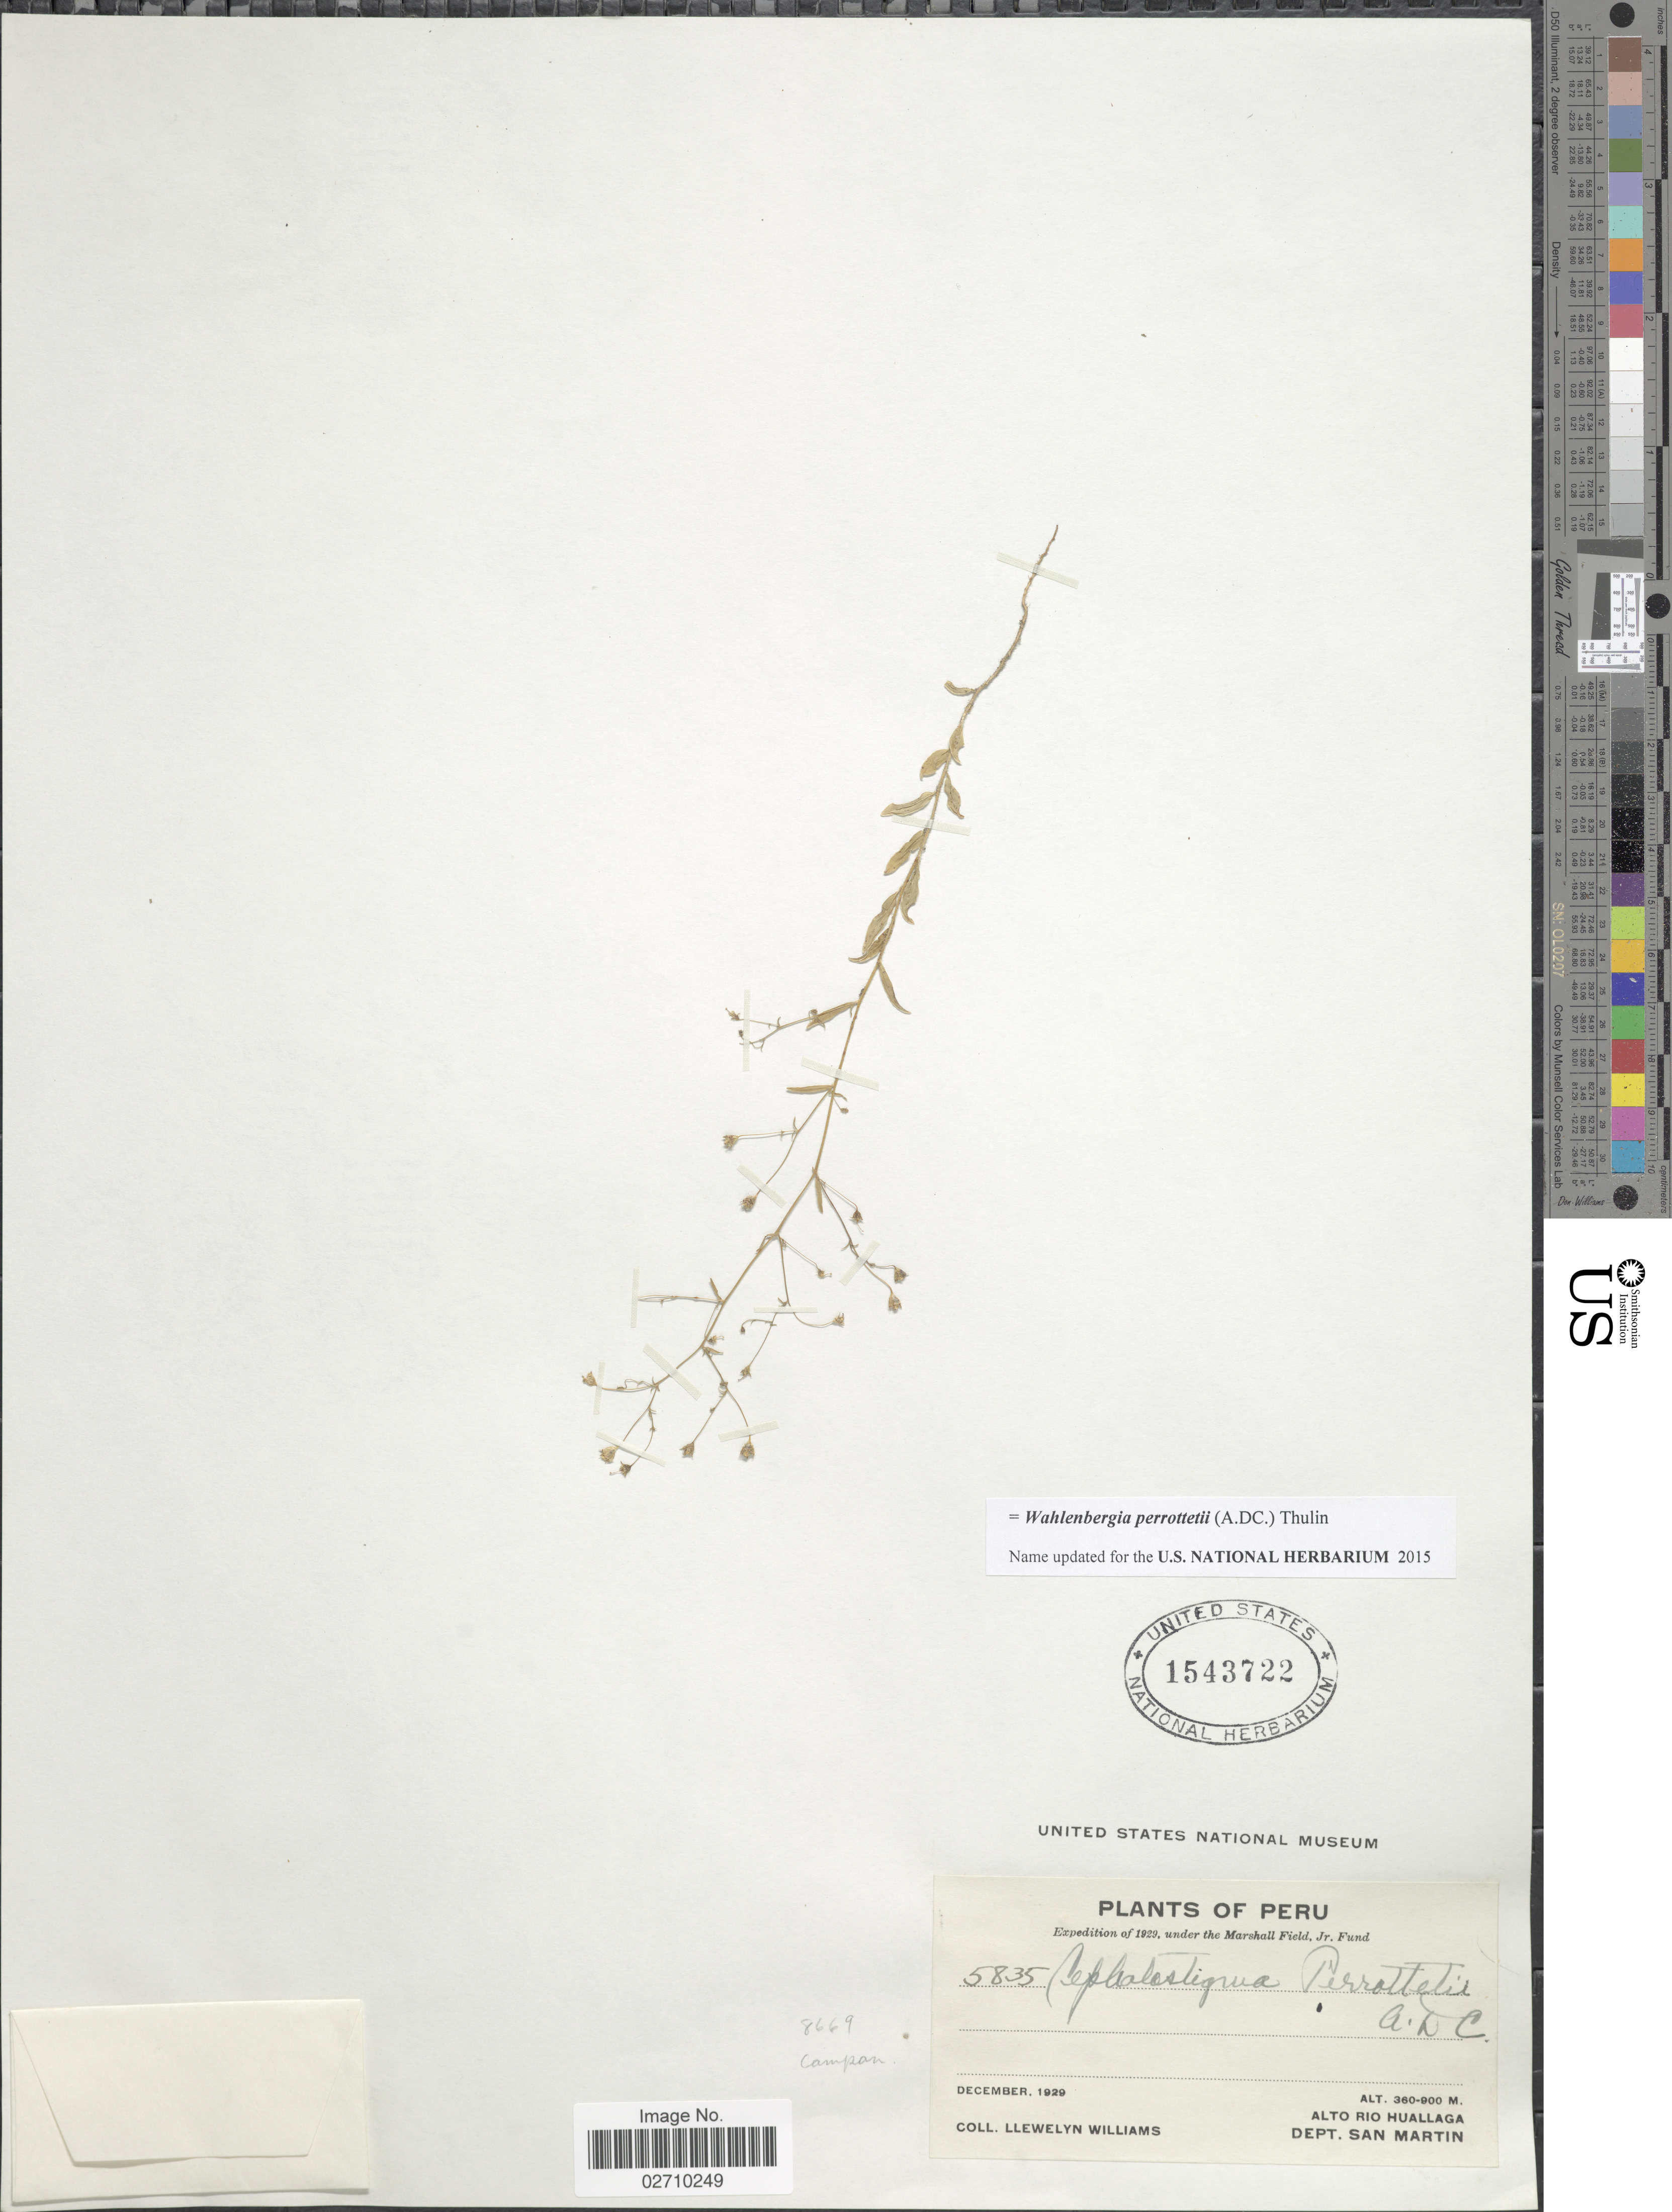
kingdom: Plantae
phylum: Tracheophyta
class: Magnoliopsida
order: Asterales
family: Campanulaceae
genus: Wahlenbergia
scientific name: Wahlenbergia perrottetii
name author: (A. DC.) Thulin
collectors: Ll. Williams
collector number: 5835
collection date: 1929-12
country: Peru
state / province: San Martín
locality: Alto Rio Huallaga.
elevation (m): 360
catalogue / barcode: US 1543722